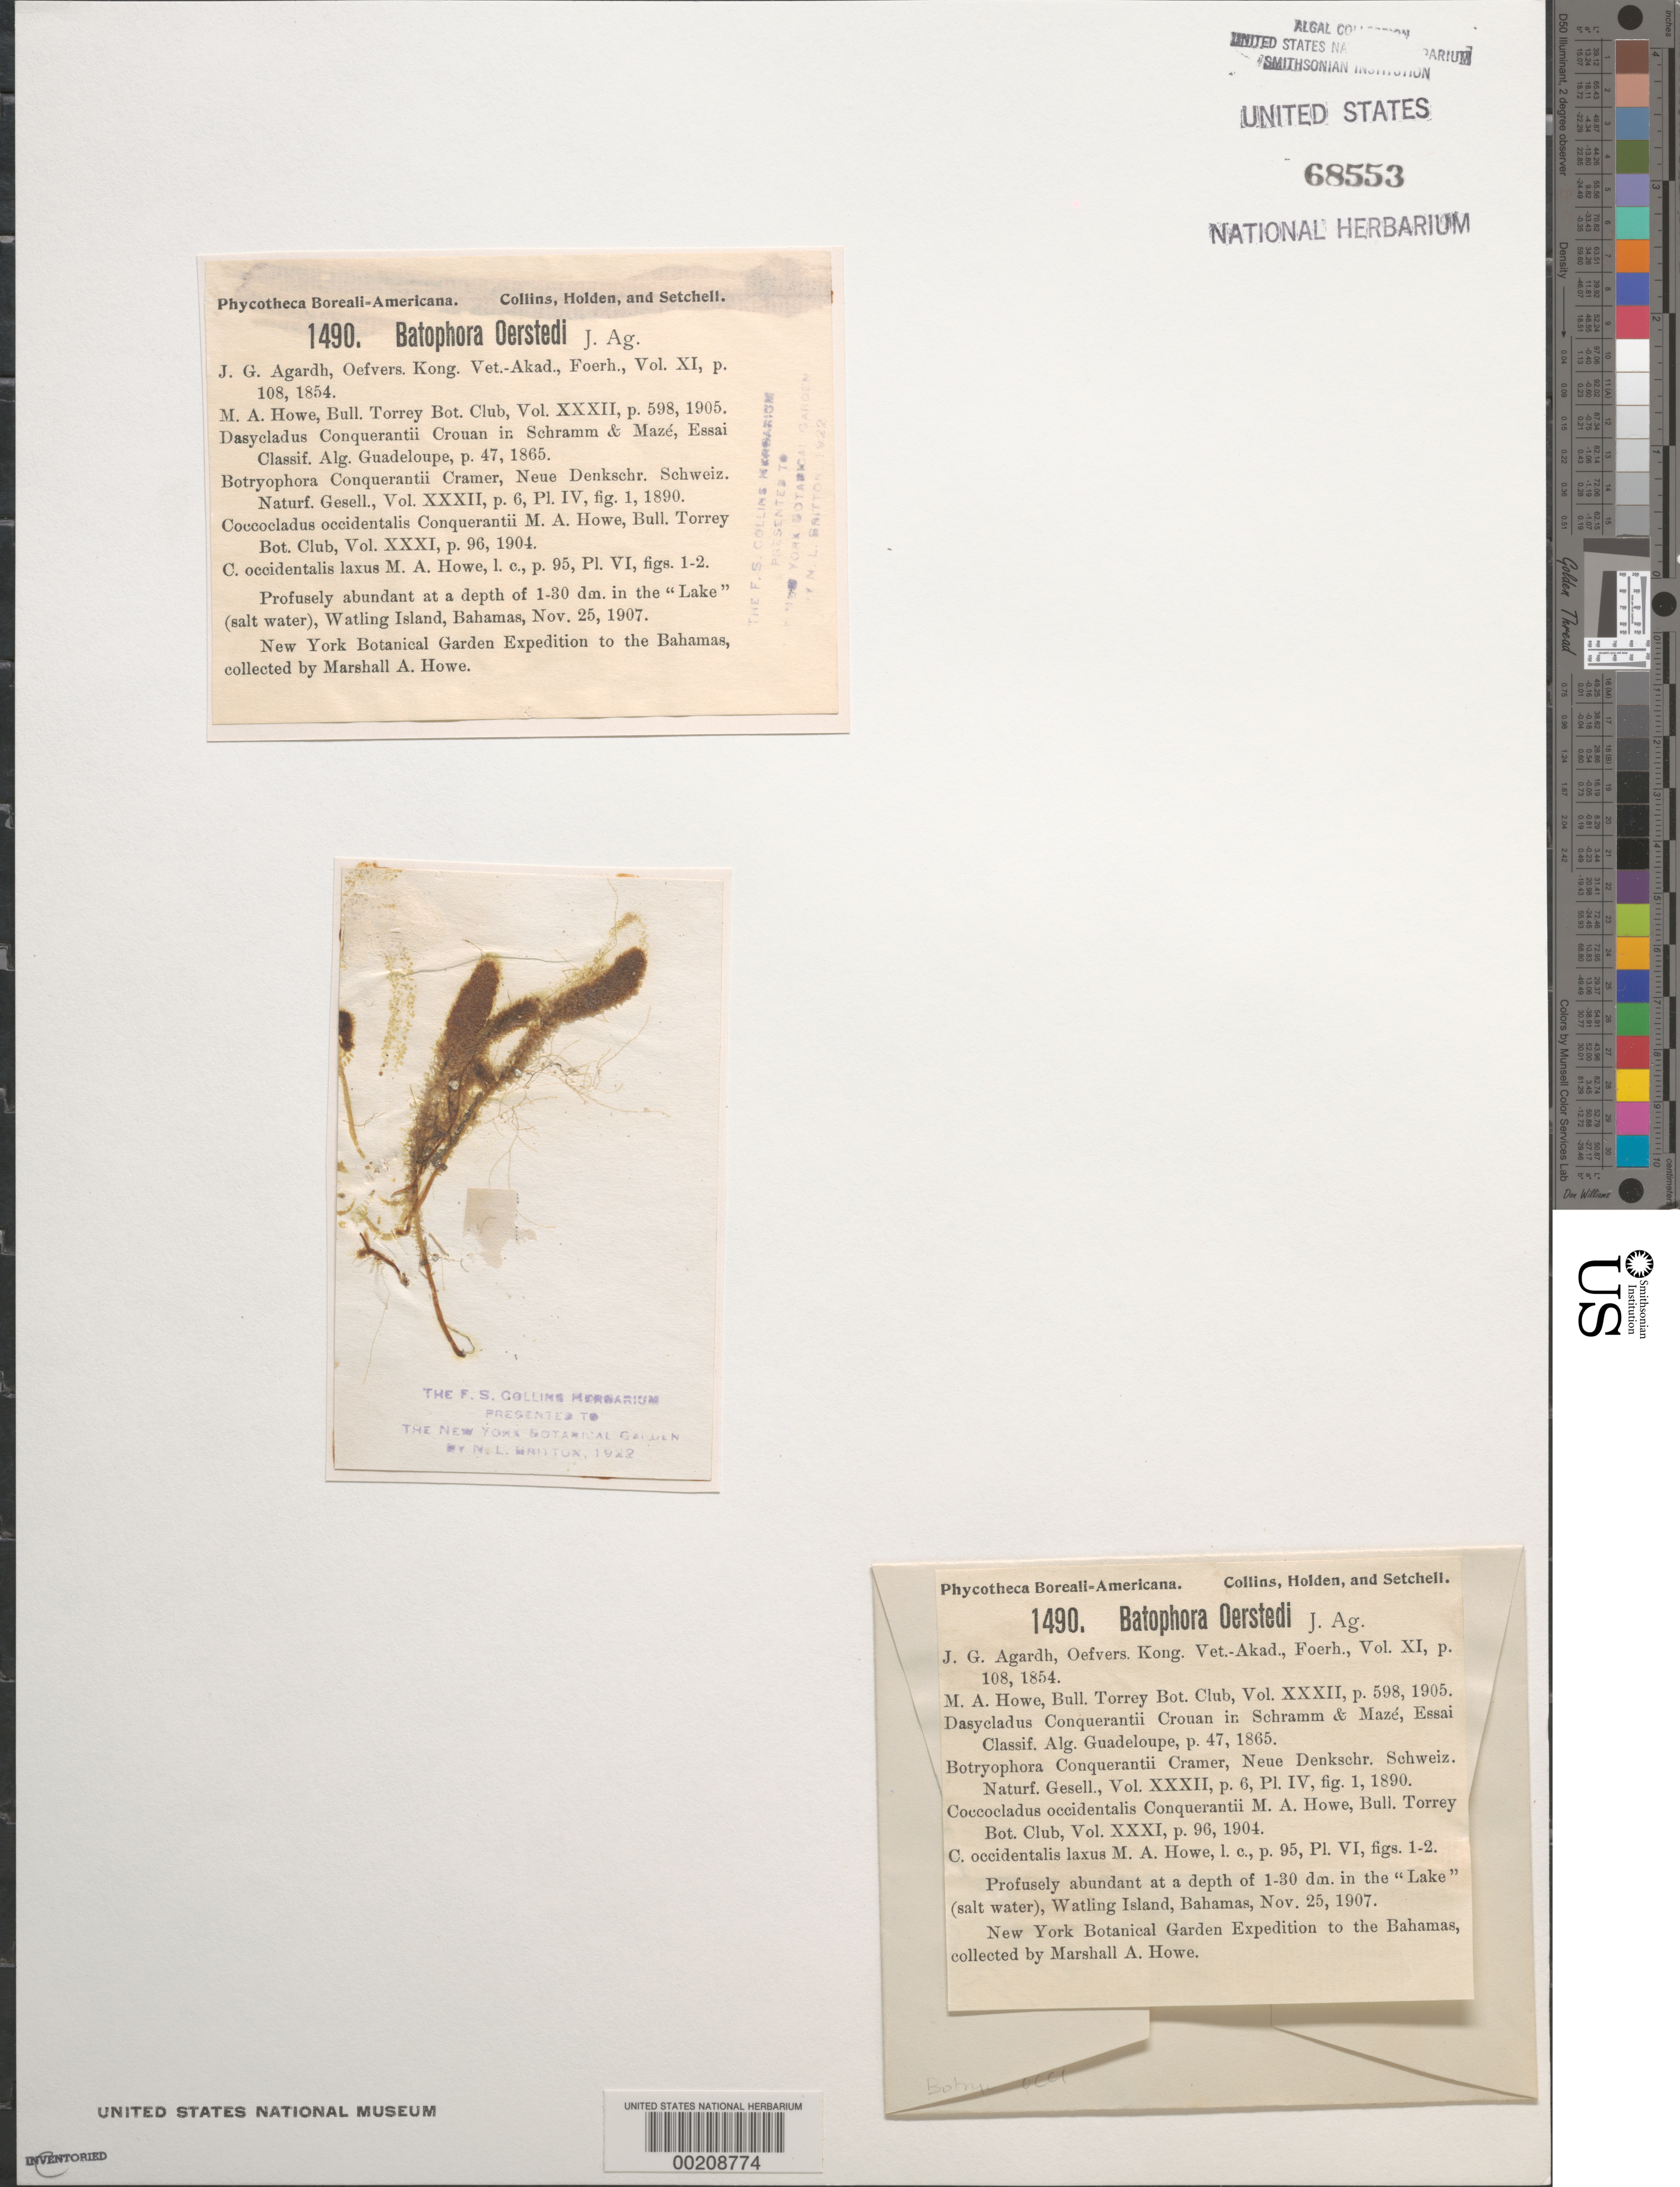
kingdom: Plantae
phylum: Chlorophyta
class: Ulvophyceae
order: Dasycladales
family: Dasycladaceae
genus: Batophora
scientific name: Batophora oerstedii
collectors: M. A. Howe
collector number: PB-A 1490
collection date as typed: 25 Nov 1907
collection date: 1907-11-25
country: Bahamas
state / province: San Salvador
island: San Salvador Island (Watling Island)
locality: The lake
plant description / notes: Collins, Holden & Setchell, Phycotheca Boreali-Americana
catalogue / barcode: US 68553